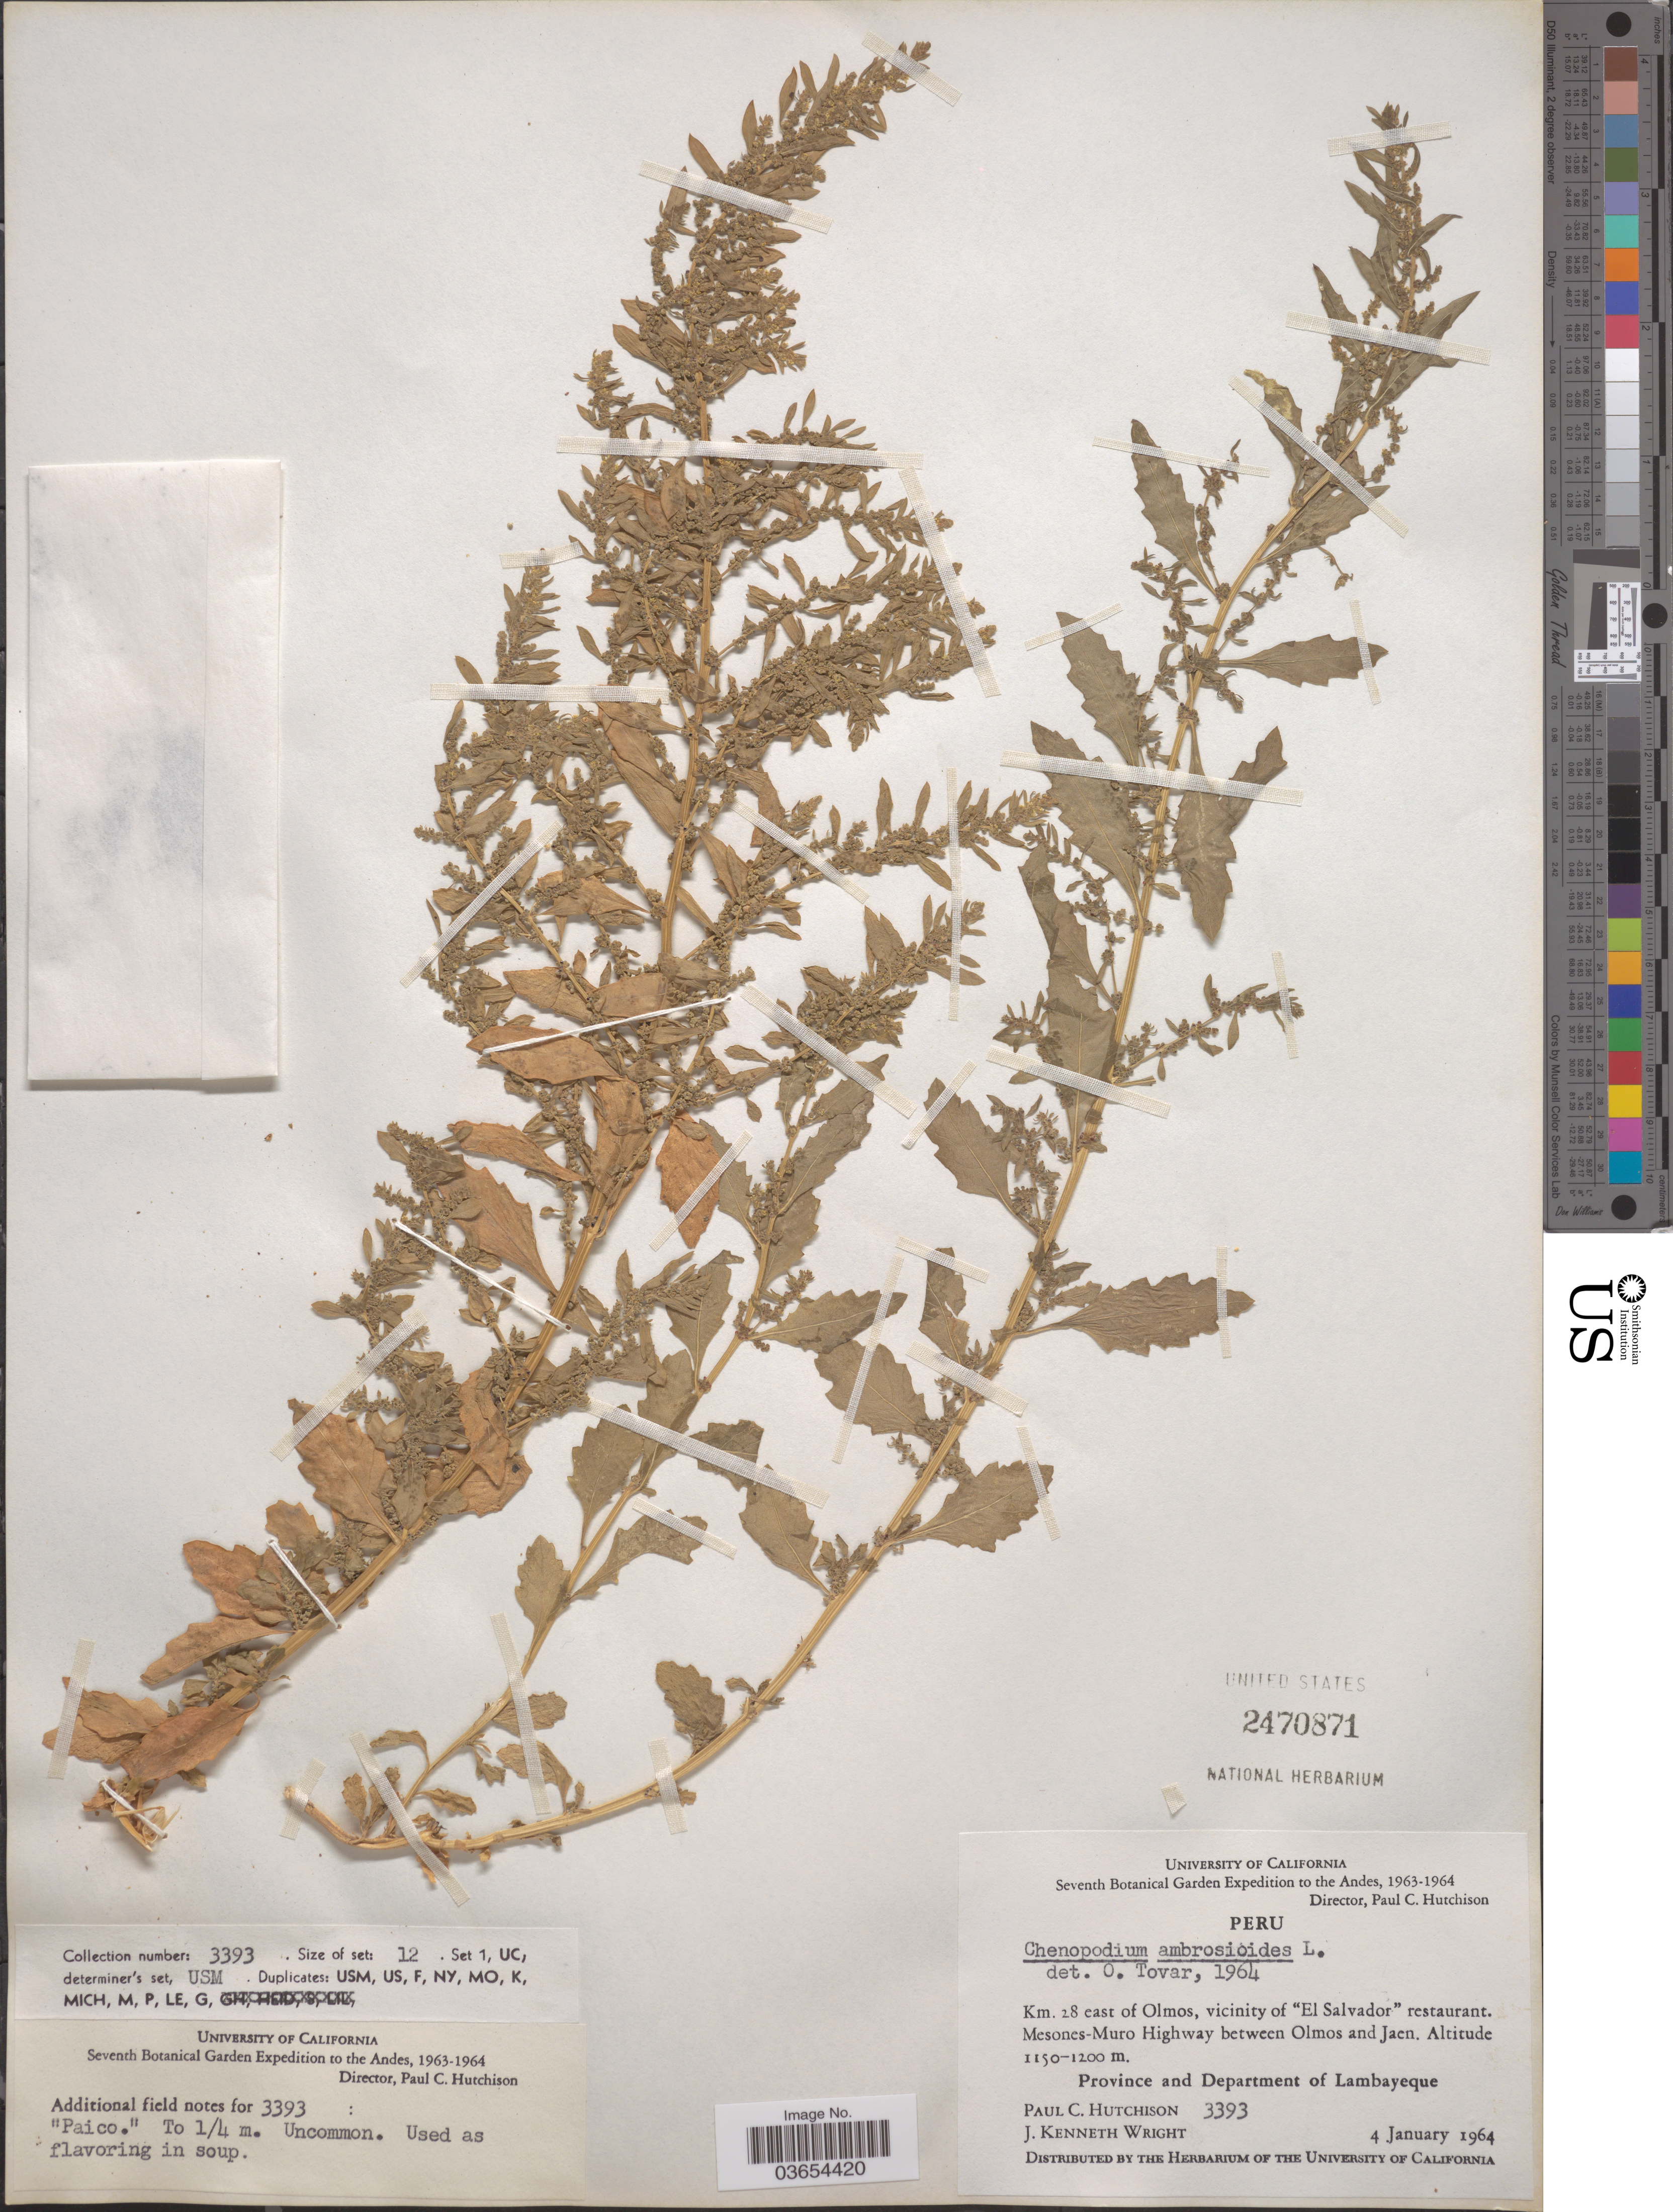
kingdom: Plantae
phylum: Tracheophyta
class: Magnoliopsida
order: Caryophyllales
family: Amaranthaceae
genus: Chenopodium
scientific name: Chenopodium ambrosioides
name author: L.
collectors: P. C. Hutchison & J. K. Wright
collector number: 3393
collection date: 1964-01-04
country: Peru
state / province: Lambayeque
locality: Andes. Km. 28 east of Olmos, vicinity of "El Salvador" restaurant. Mesones-Muro Highway between Olmos and Jaen. Province and Department of Lambayeque.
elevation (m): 1150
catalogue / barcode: US 2470871